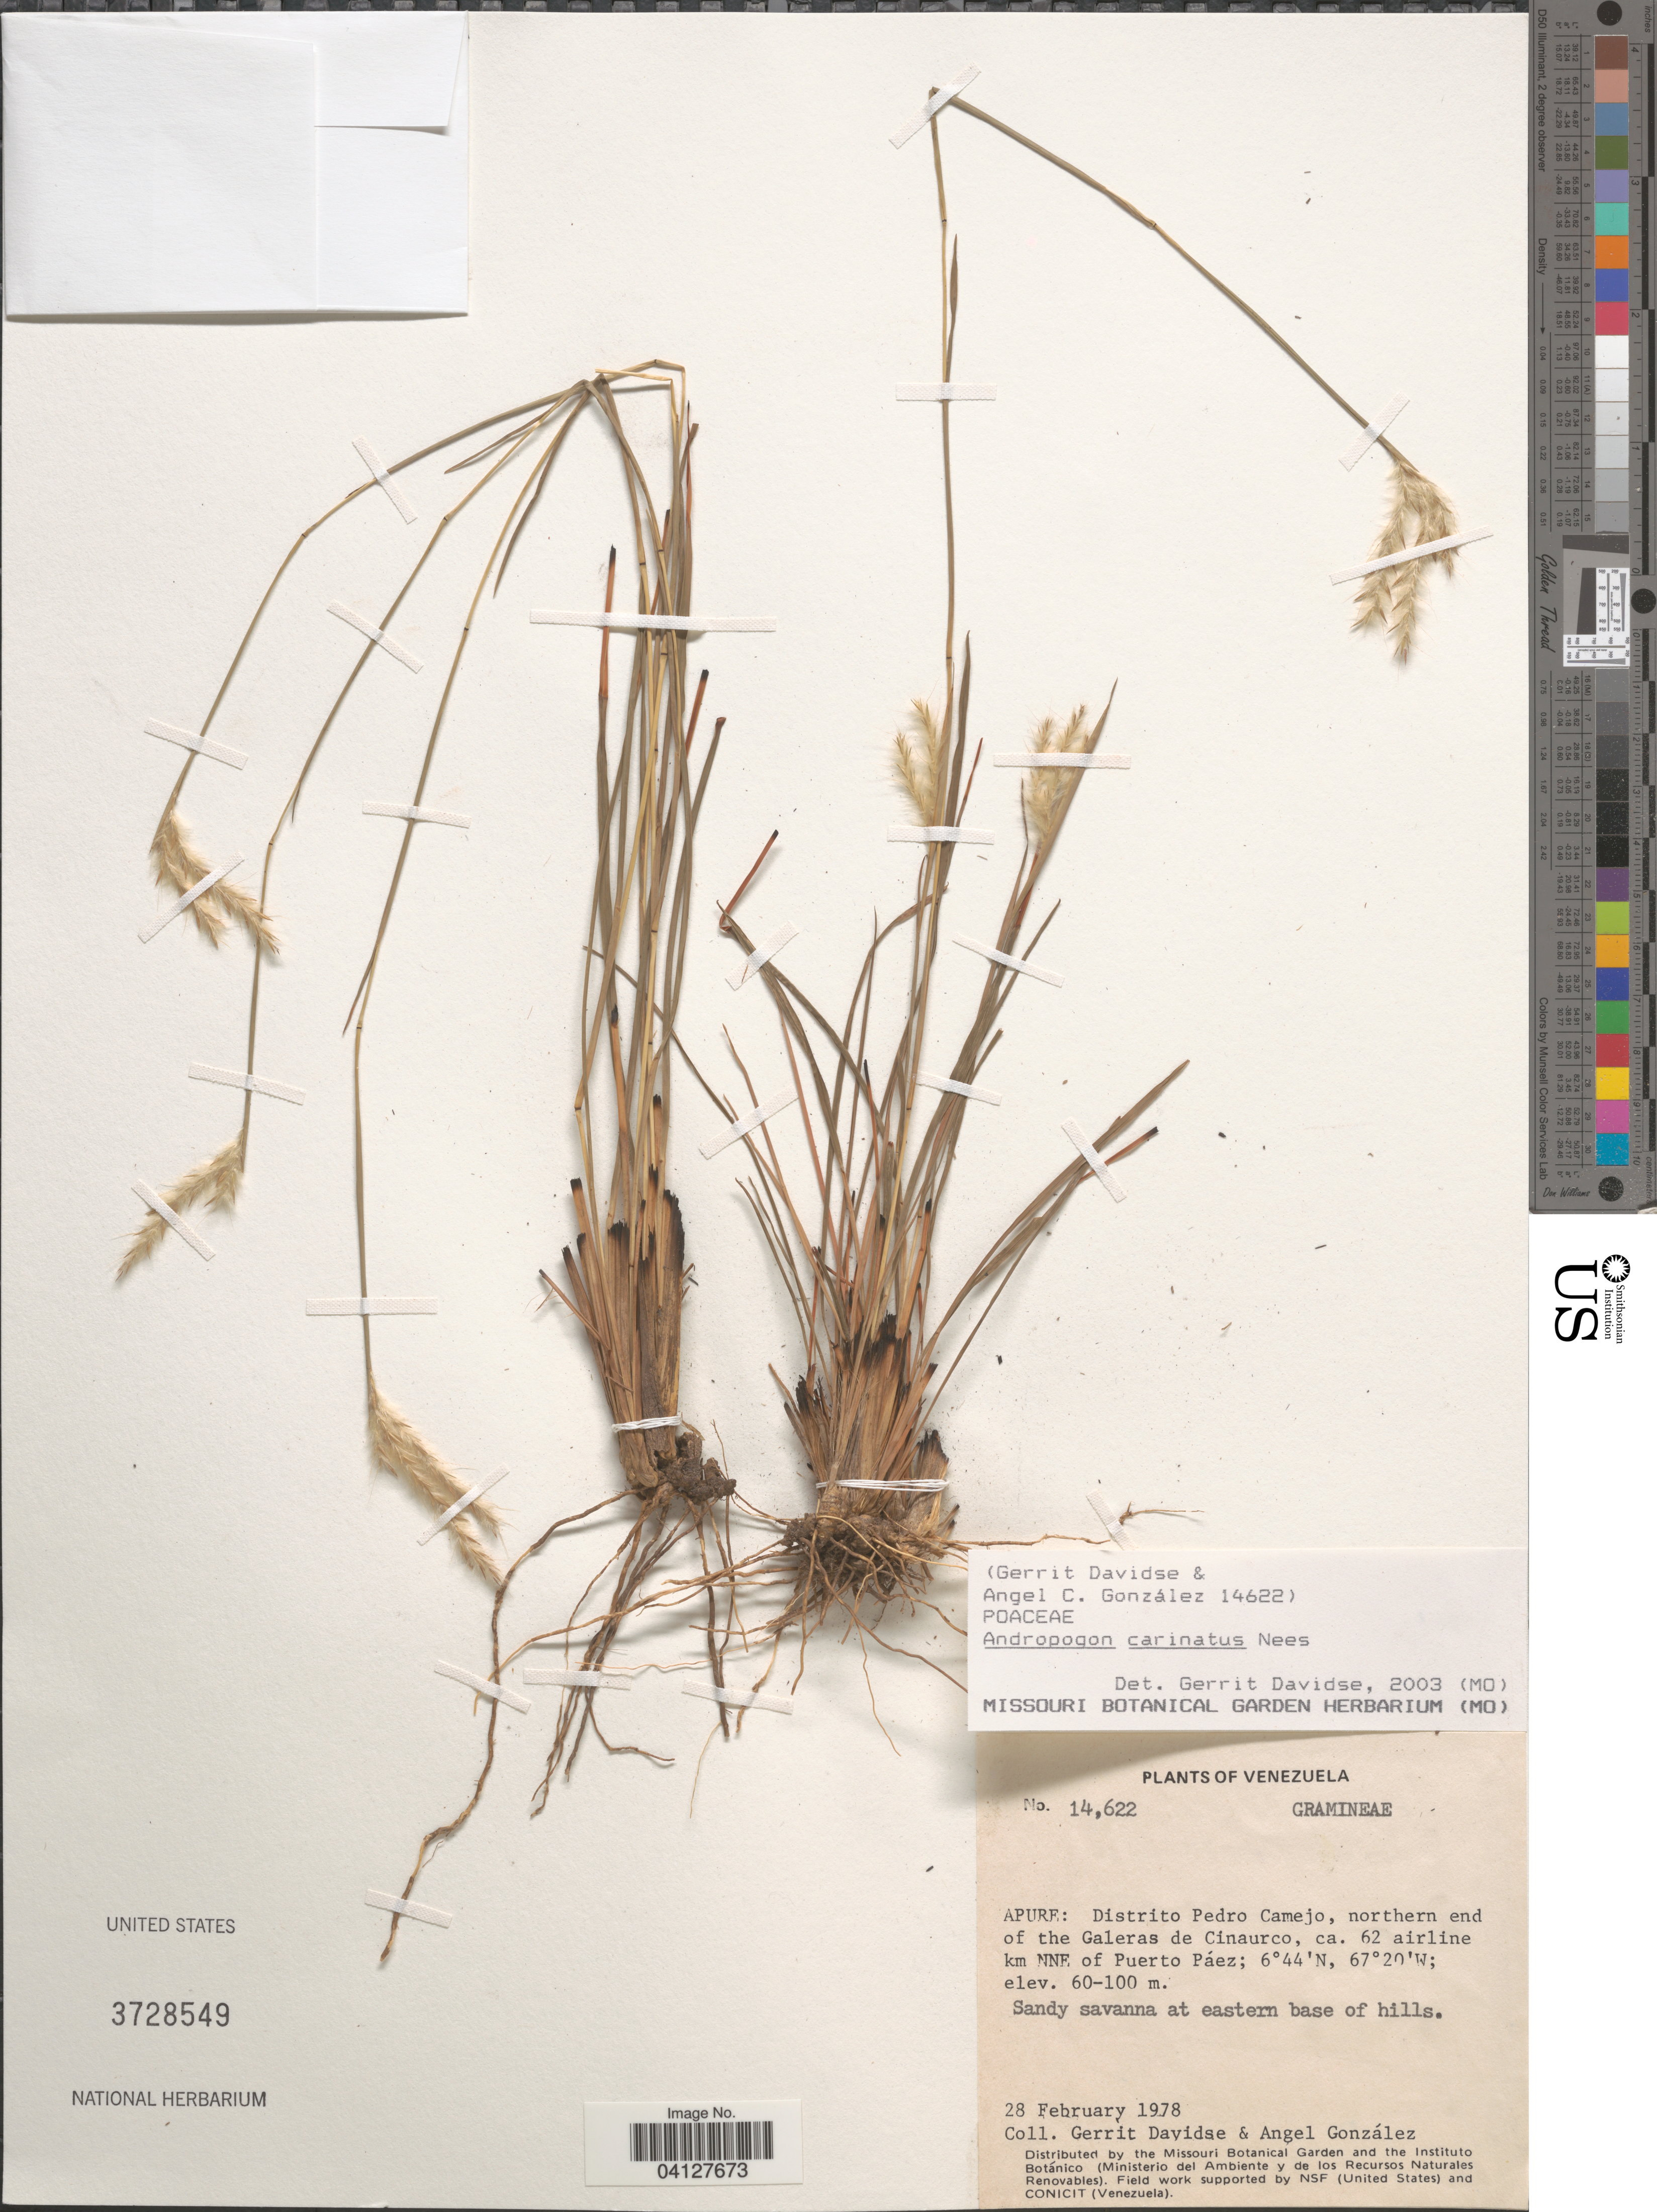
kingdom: Plantae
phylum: Tracheophyta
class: Liliopsida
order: Poales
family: Poaceae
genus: Andropogon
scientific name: Andropogon carinatus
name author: Nees in Mart.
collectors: G. Davidse & A. C. González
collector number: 14622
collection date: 1978-02-28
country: Venezuela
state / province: Apure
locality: Distrito Pedro Camejo, northern end of the Galeras de Cinaurco, ca. 62 airline km NNE of Puerto Páez. At eastern base of hills.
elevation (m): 60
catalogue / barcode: US 3728549